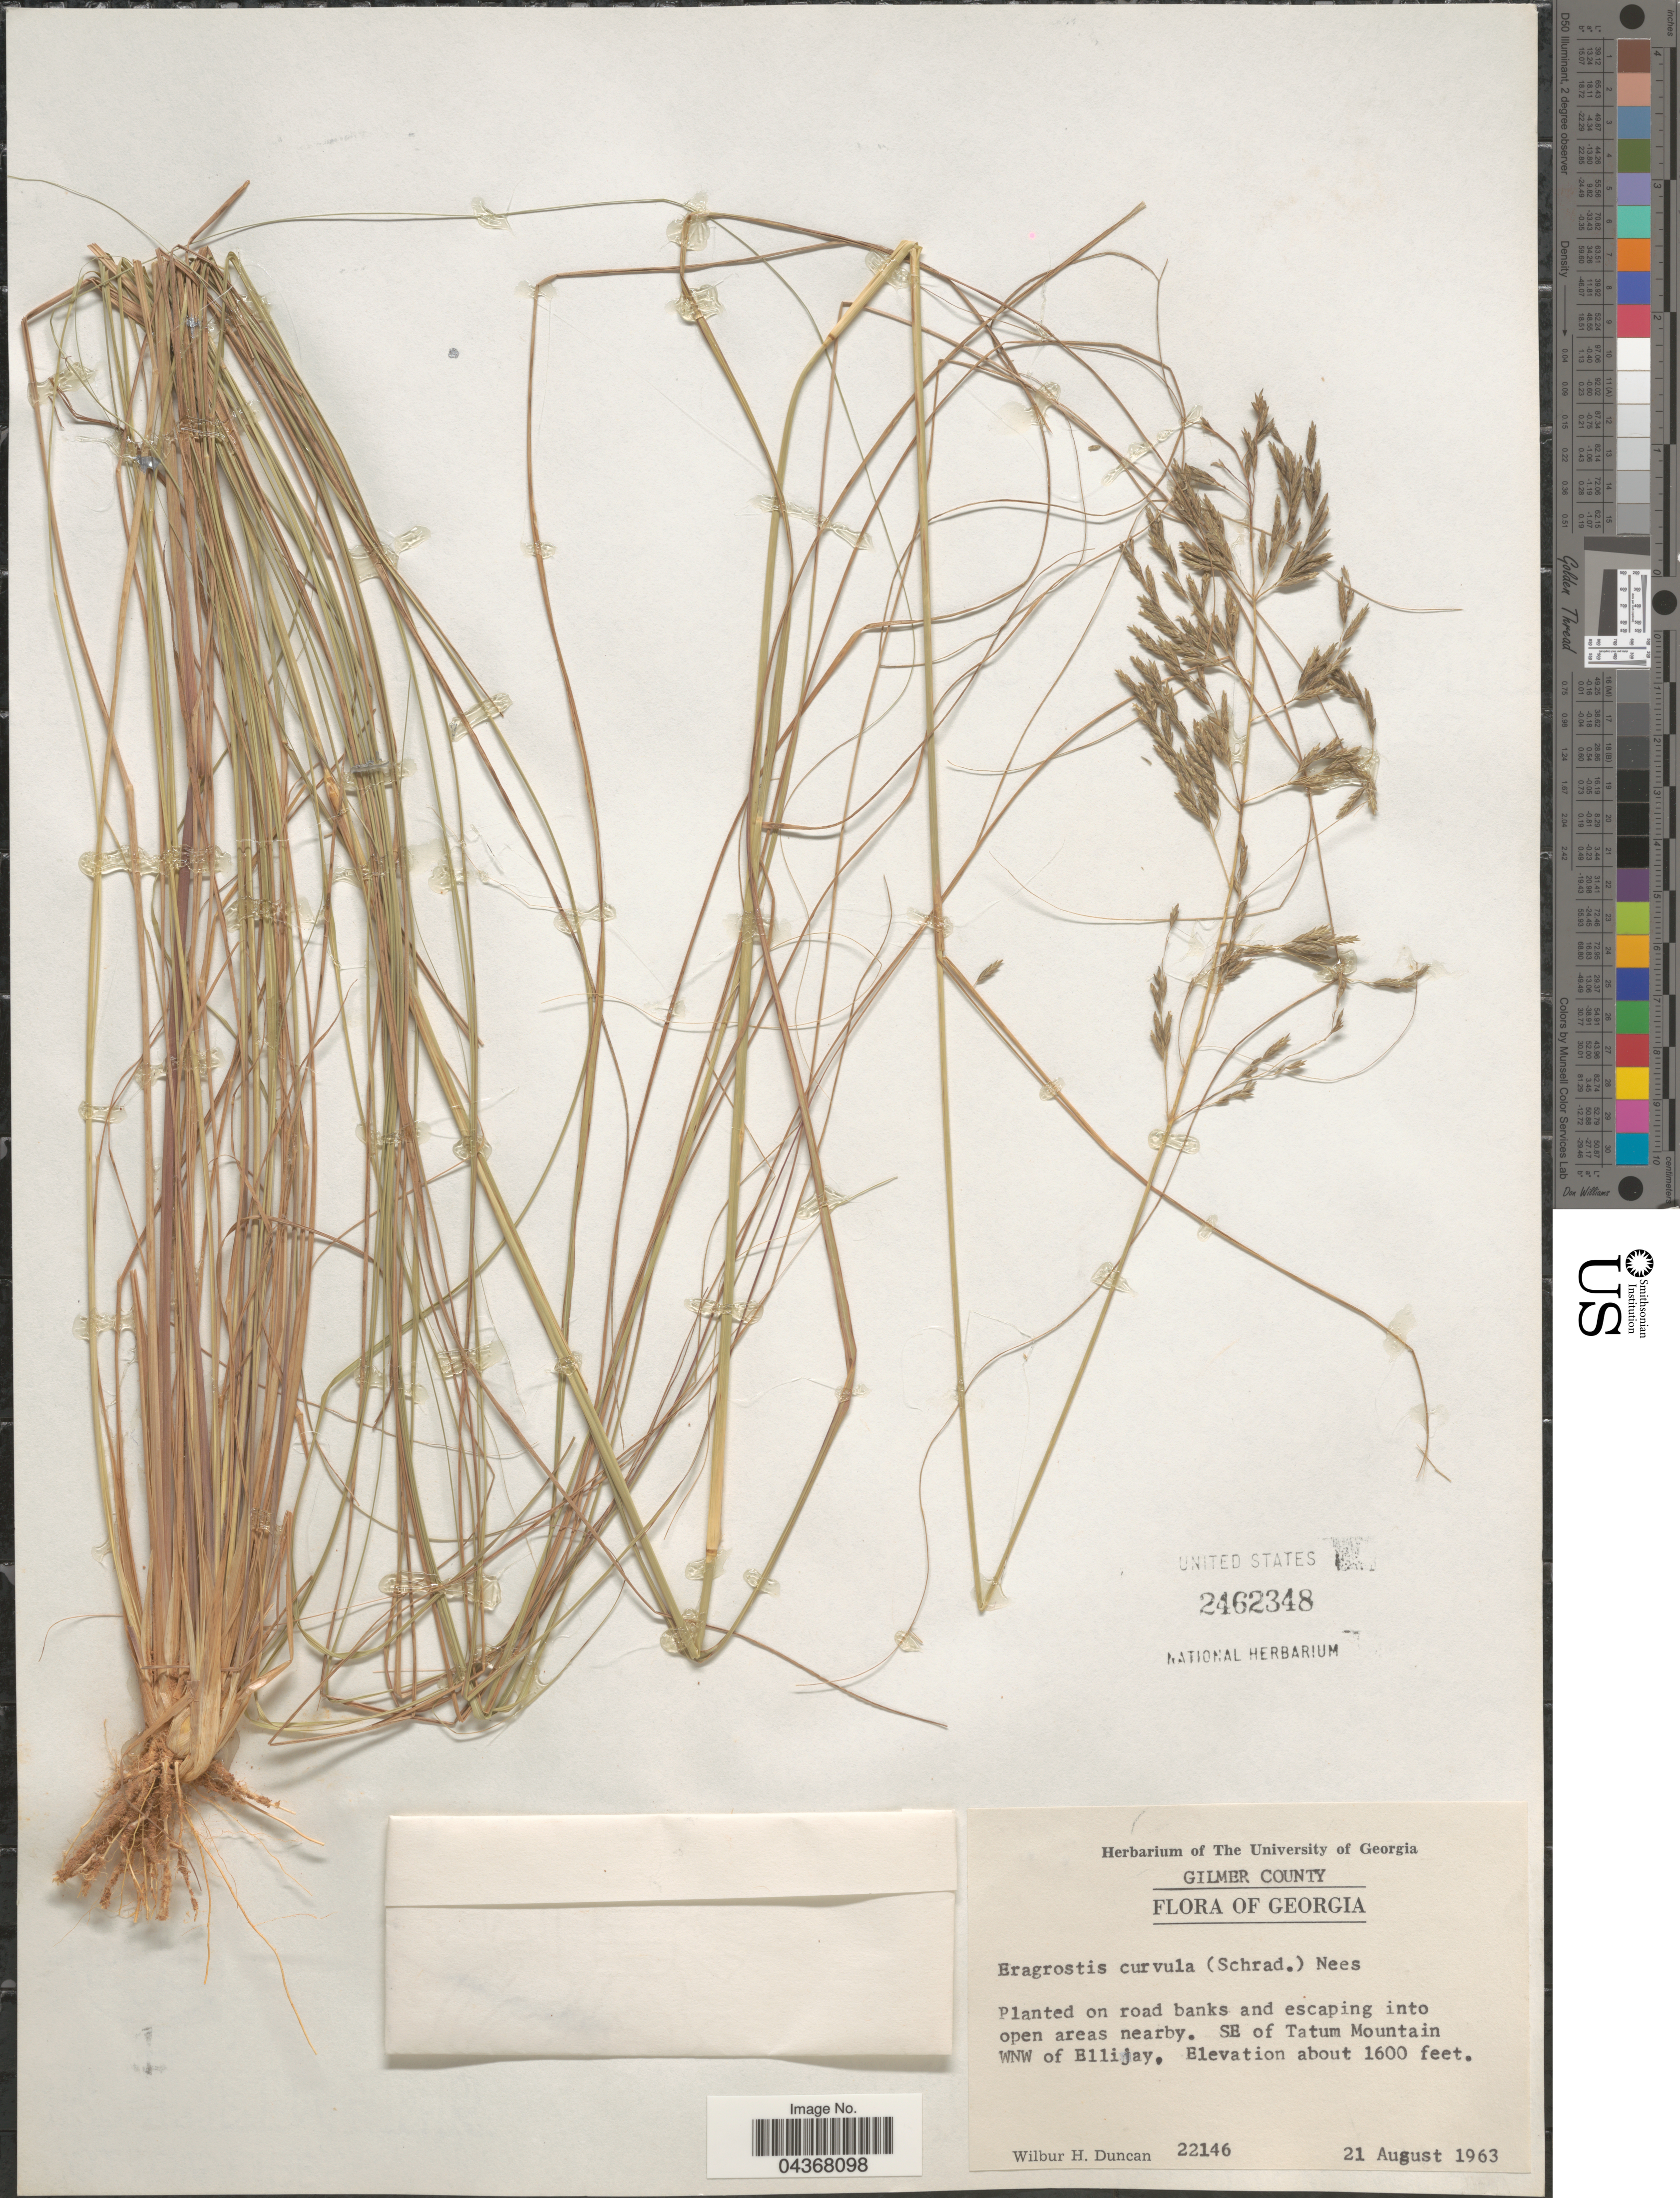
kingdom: Plantae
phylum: Tracheophyta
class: Liliopsida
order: Poales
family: Poaceae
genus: Eragrostis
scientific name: Eragrostis curvula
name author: (Schrad.) Nees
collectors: W. H. Duncan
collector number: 22146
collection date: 1963-08-21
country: United States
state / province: Georgia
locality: Gilmer County. SE of Tatum Mountain WNW of Bllijay.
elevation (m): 488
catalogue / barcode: US 2462348